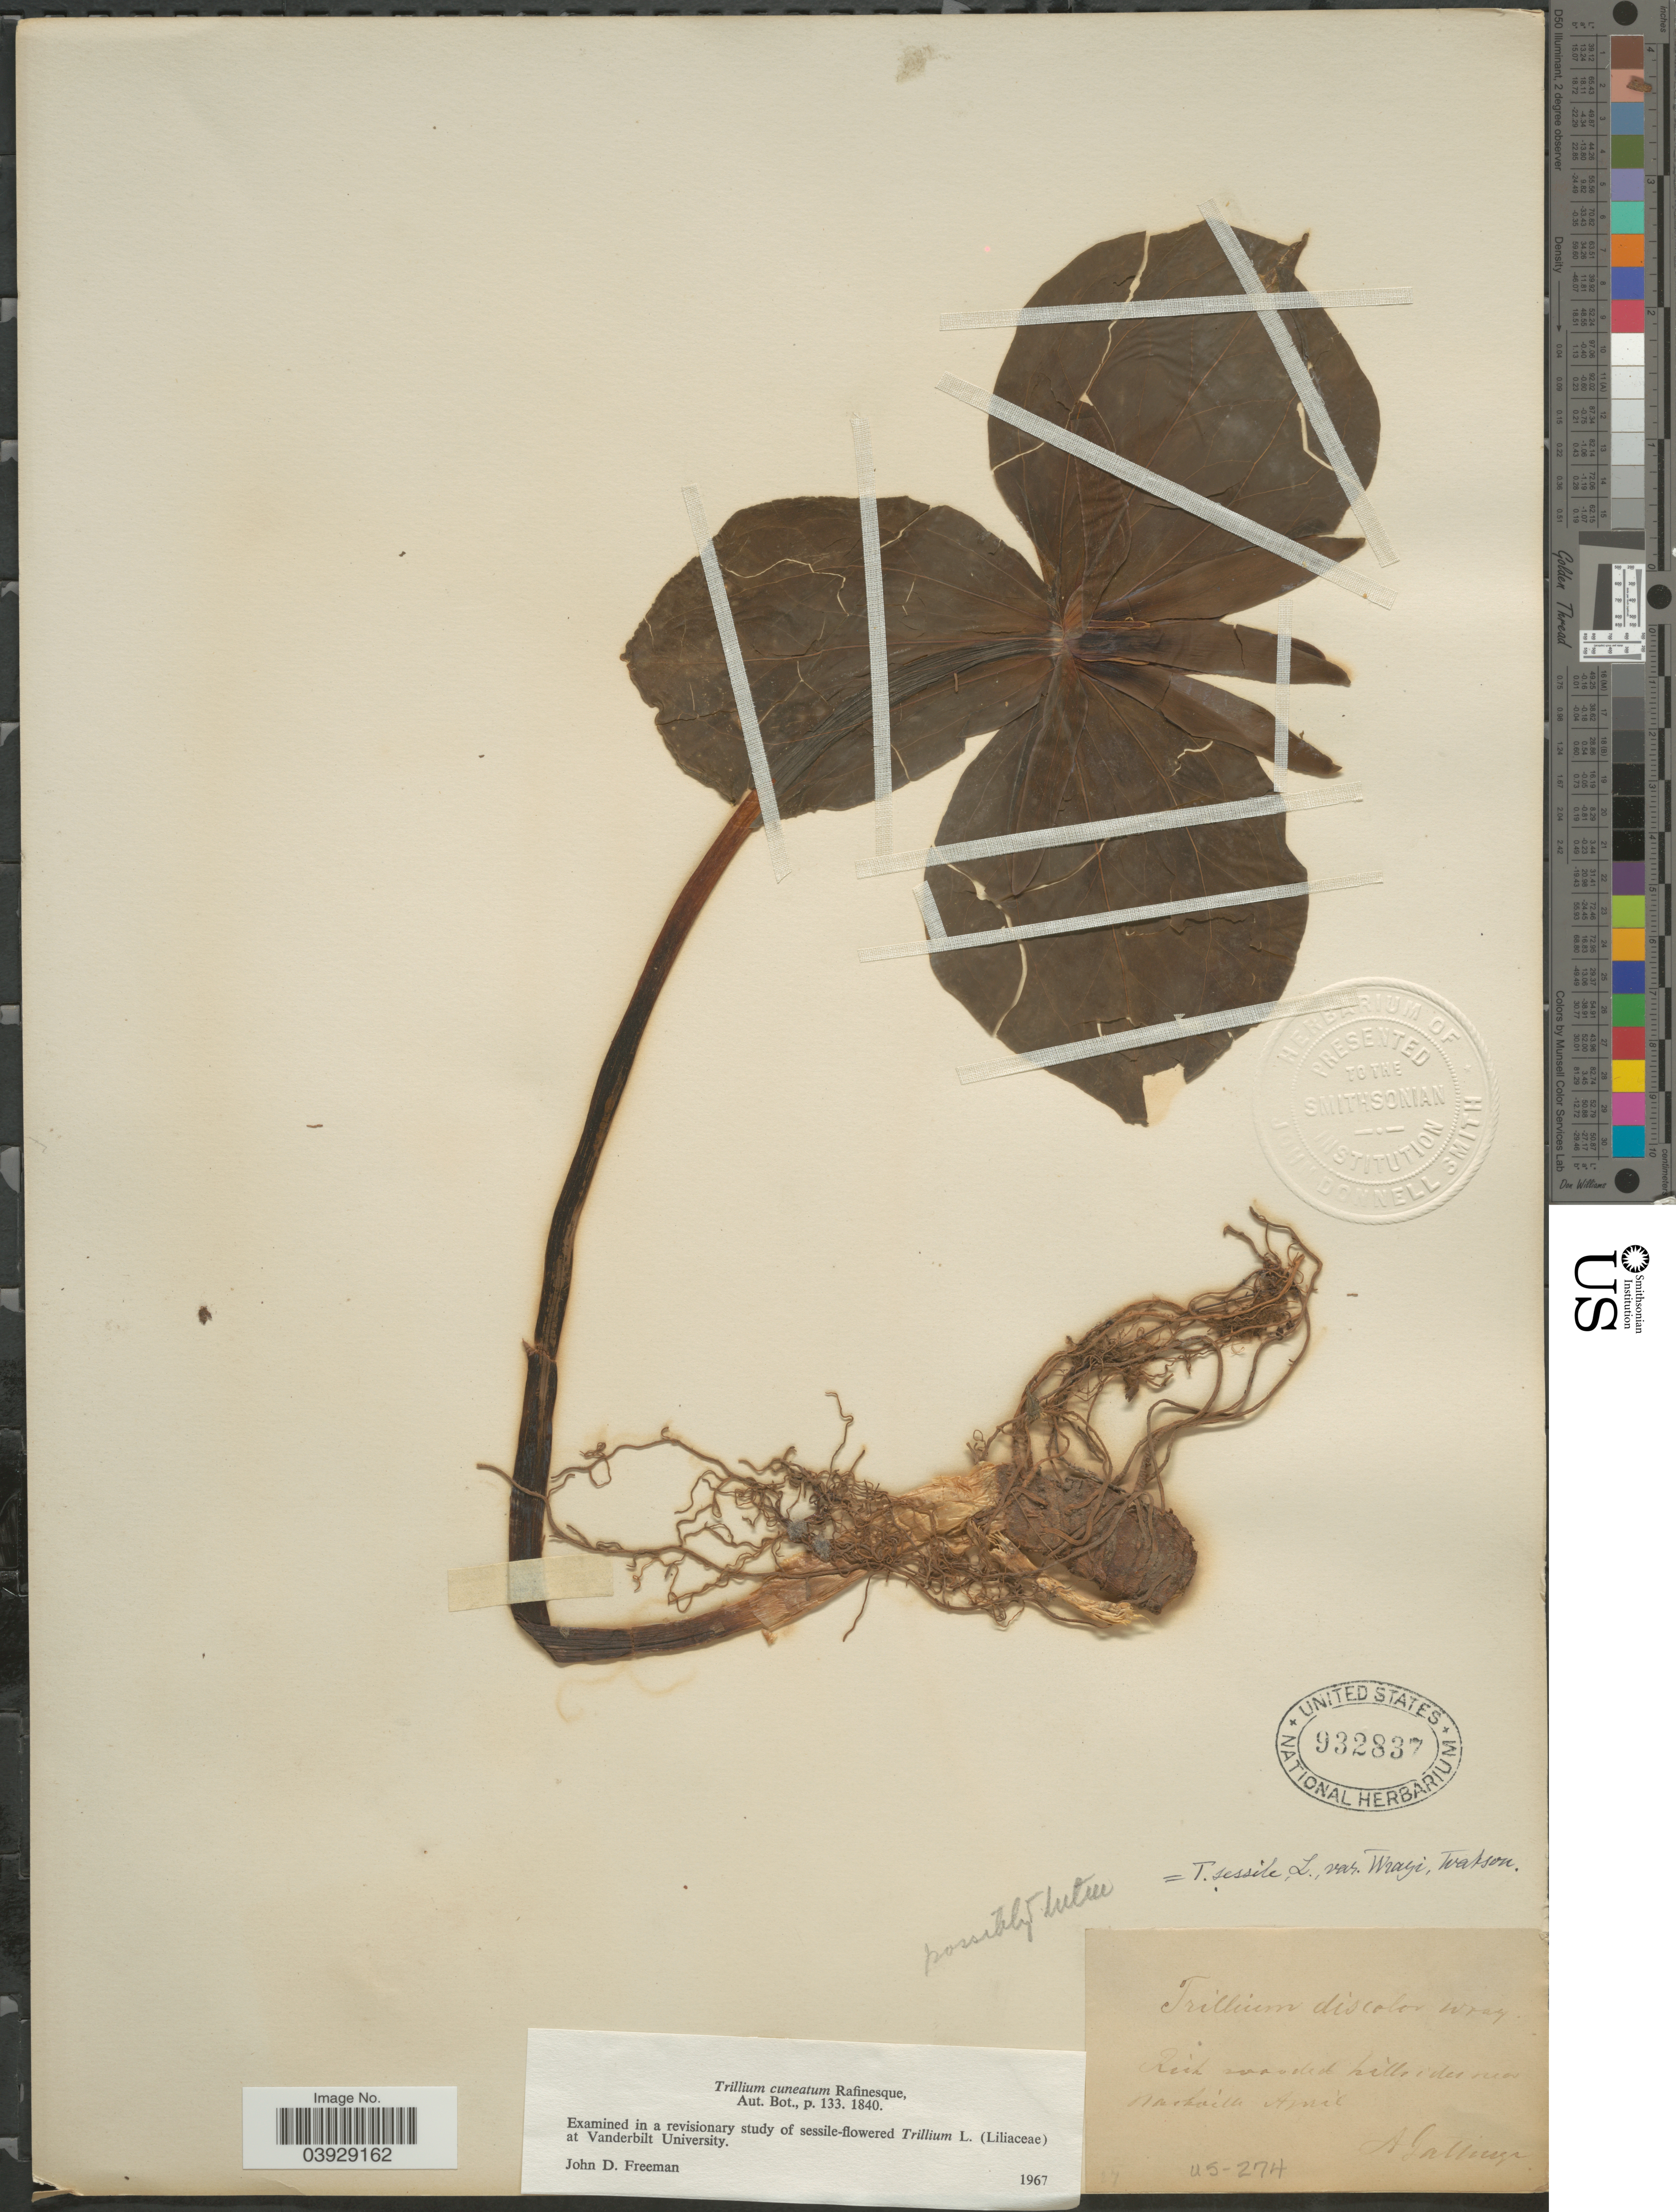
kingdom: Plantae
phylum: Tracheophyta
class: Liliopsida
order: Liliales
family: Melanthiaceae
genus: Trillium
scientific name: Trillium cuneatum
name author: Raf.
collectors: A. Gattinger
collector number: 17*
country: United States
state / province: Tennessee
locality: Rich wooded hillsides near Nashville.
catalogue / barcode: US 932837